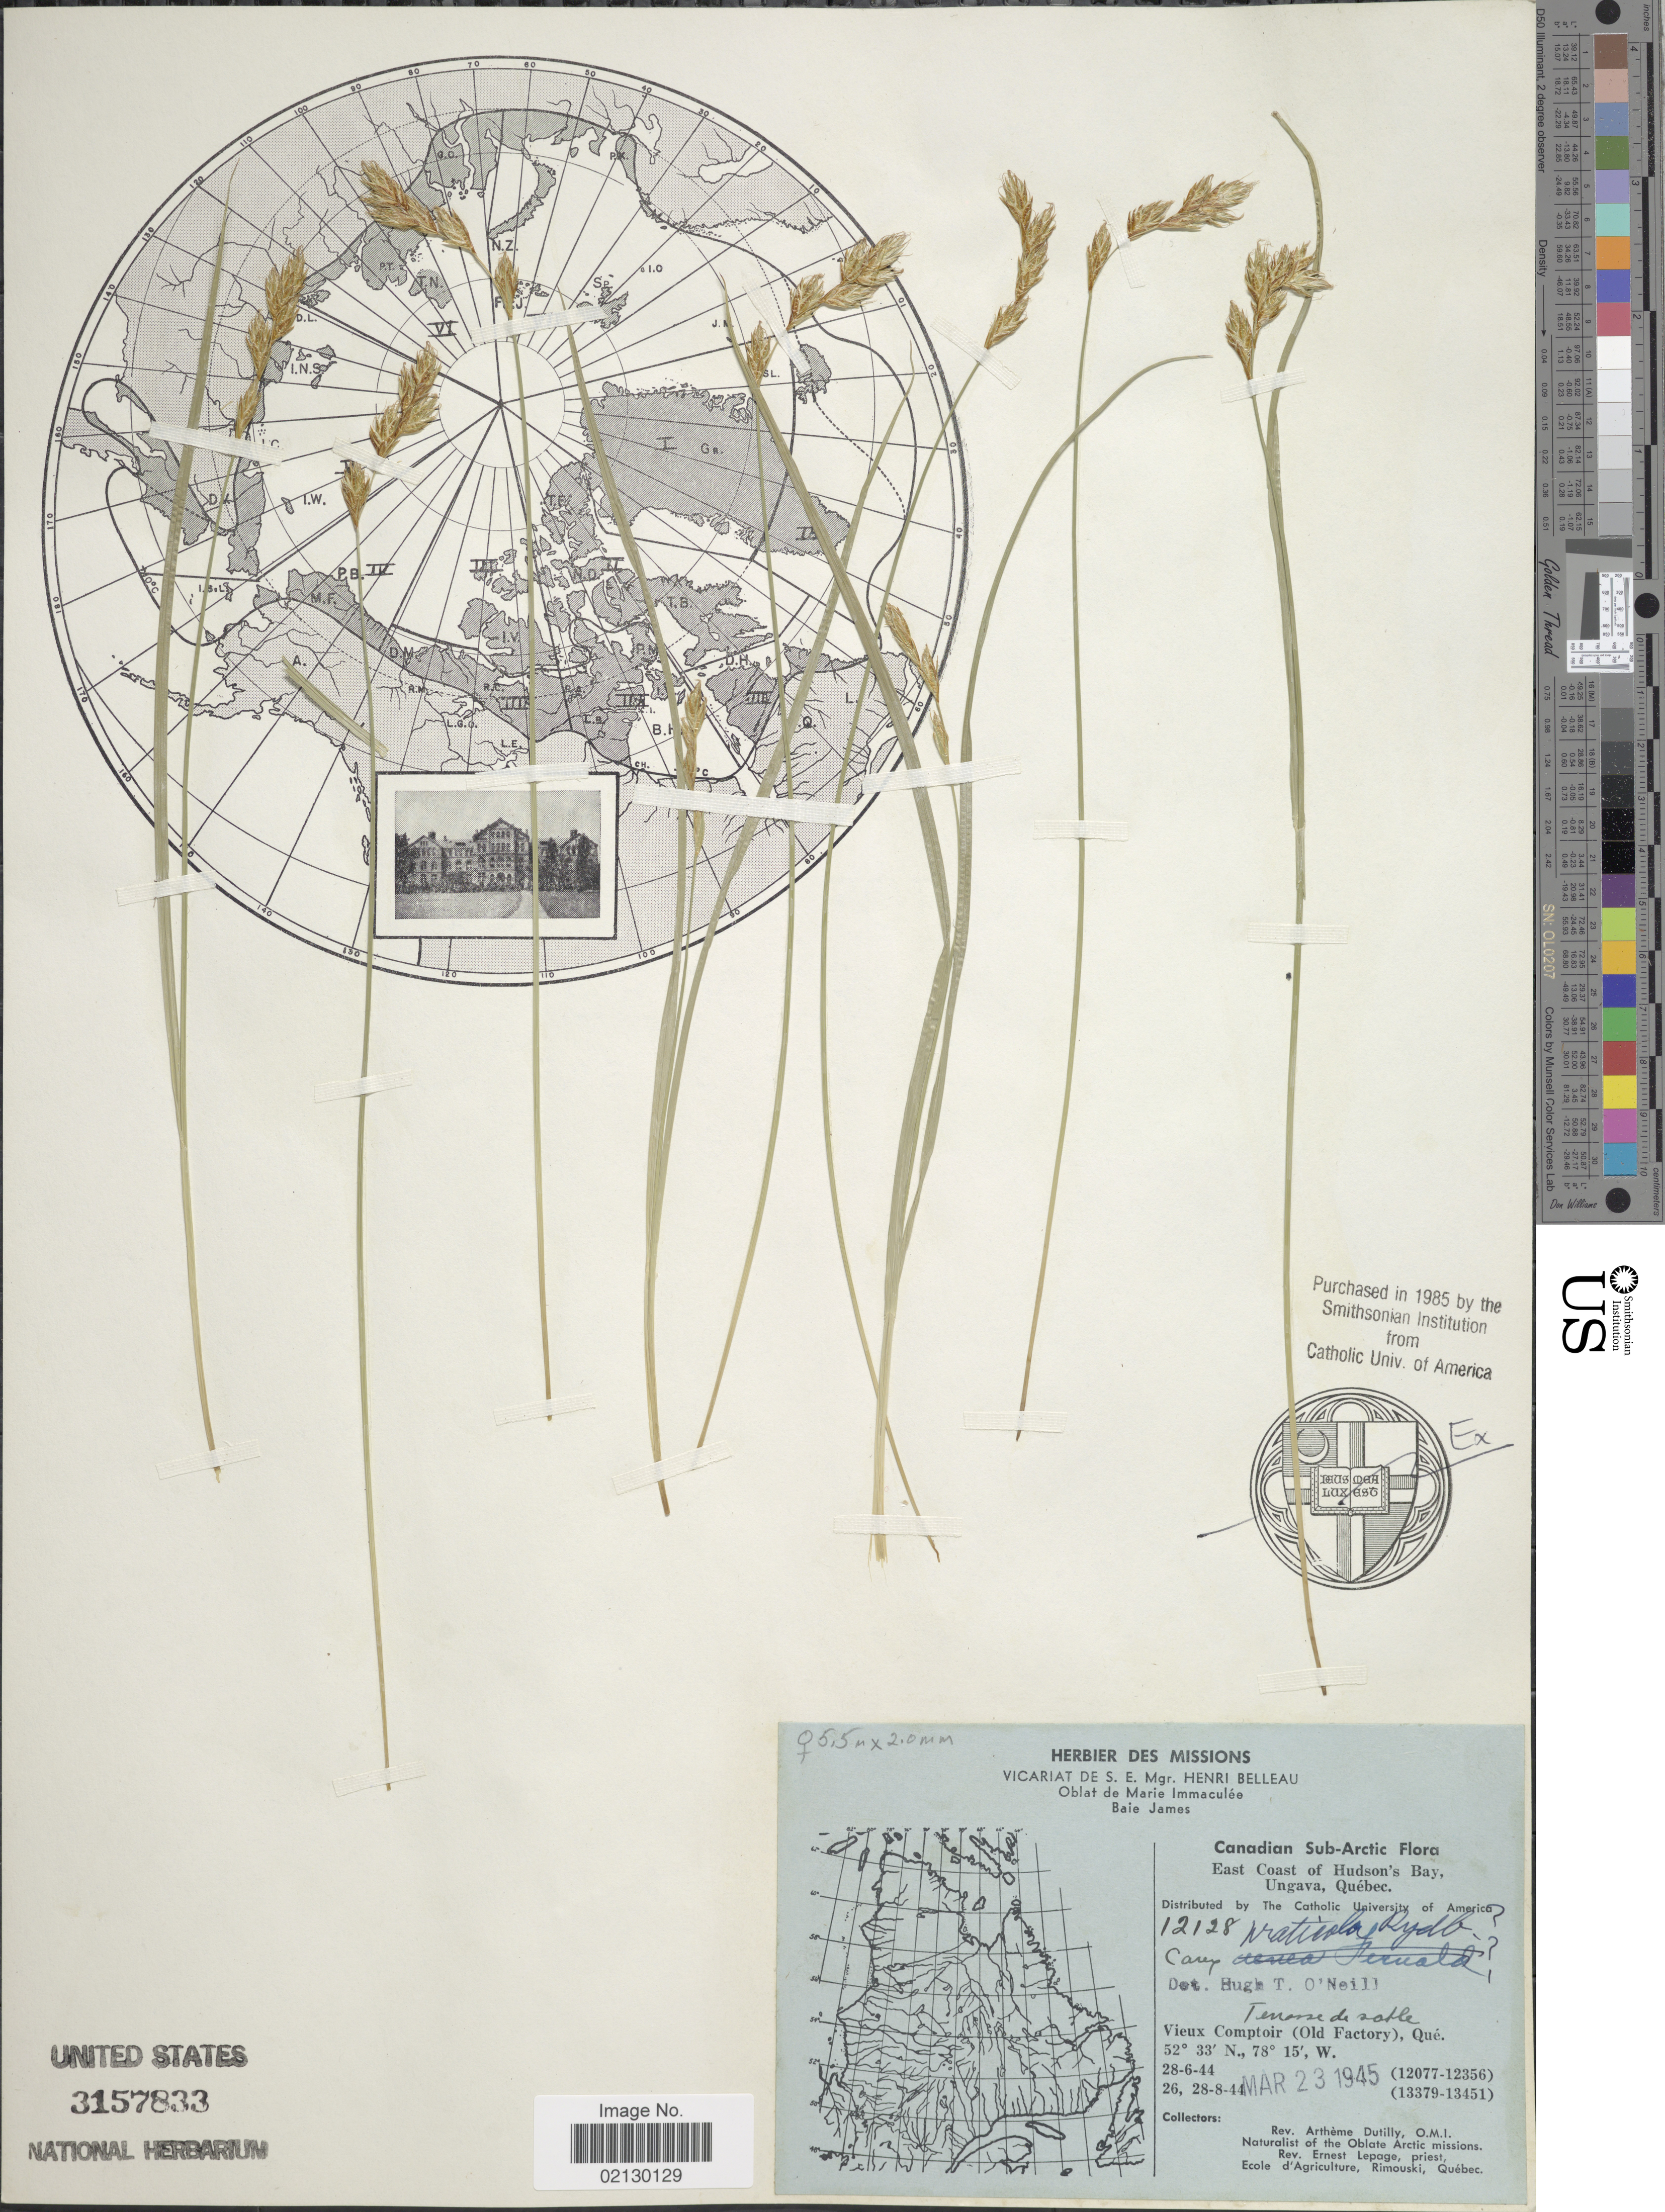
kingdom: Plantae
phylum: Tracheophyta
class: Liliopsida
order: Poales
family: Cyperaceae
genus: Carex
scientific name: Carex praticola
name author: Rydb.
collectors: A. Dutilly & E. Lepage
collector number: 12128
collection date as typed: Transcribed d/m/y: 28/6/44 to 28/8/44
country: Canada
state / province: Quebec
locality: Canadian Sub-Arctic, East Coast of Hudson's Bay, Ungava Vieux Comptoir (Old Factory), Que. Terrosse de sable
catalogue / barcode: US 3157833